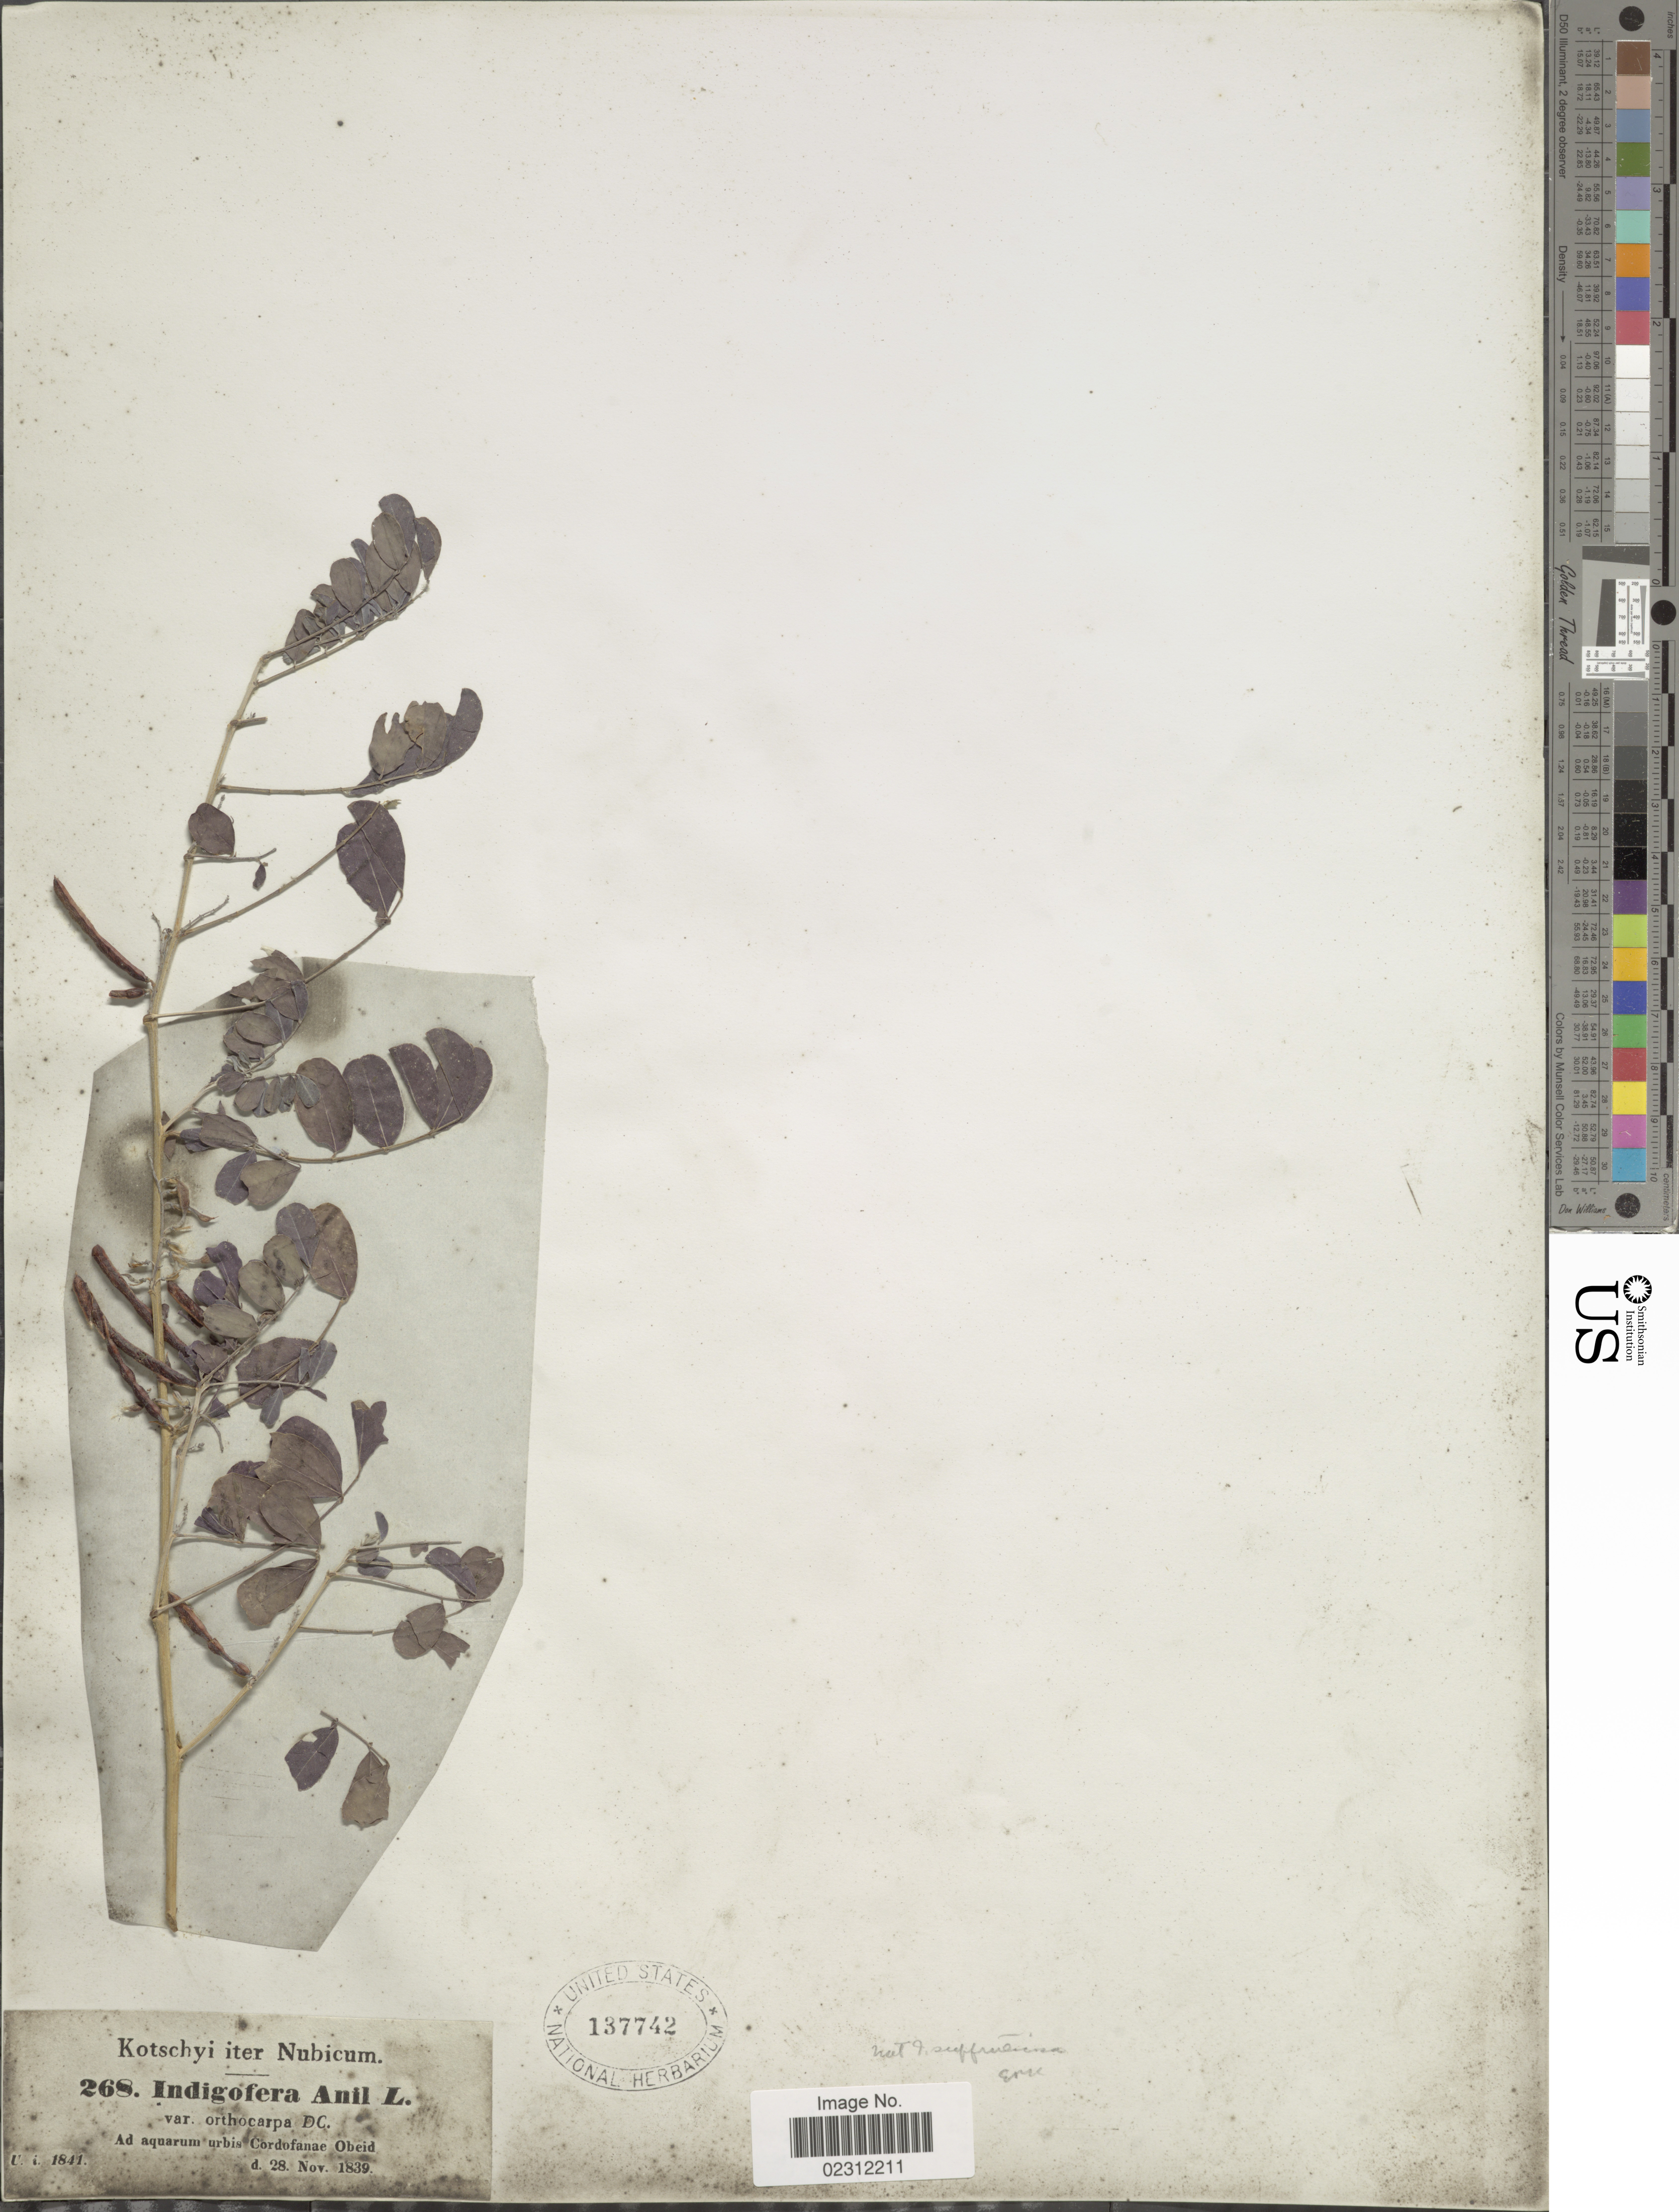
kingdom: Plantae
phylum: Tracheophyta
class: Magnoliopsida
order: Fabales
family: Fabaceae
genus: Indigofera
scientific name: Indigofera suffruticosa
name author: Mill.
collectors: -. Kotschyi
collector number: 268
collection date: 1839-11-28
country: Sudan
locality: Nubicum, Ad aquarum urbis Cordofanae Obeid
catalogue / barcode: US 137742